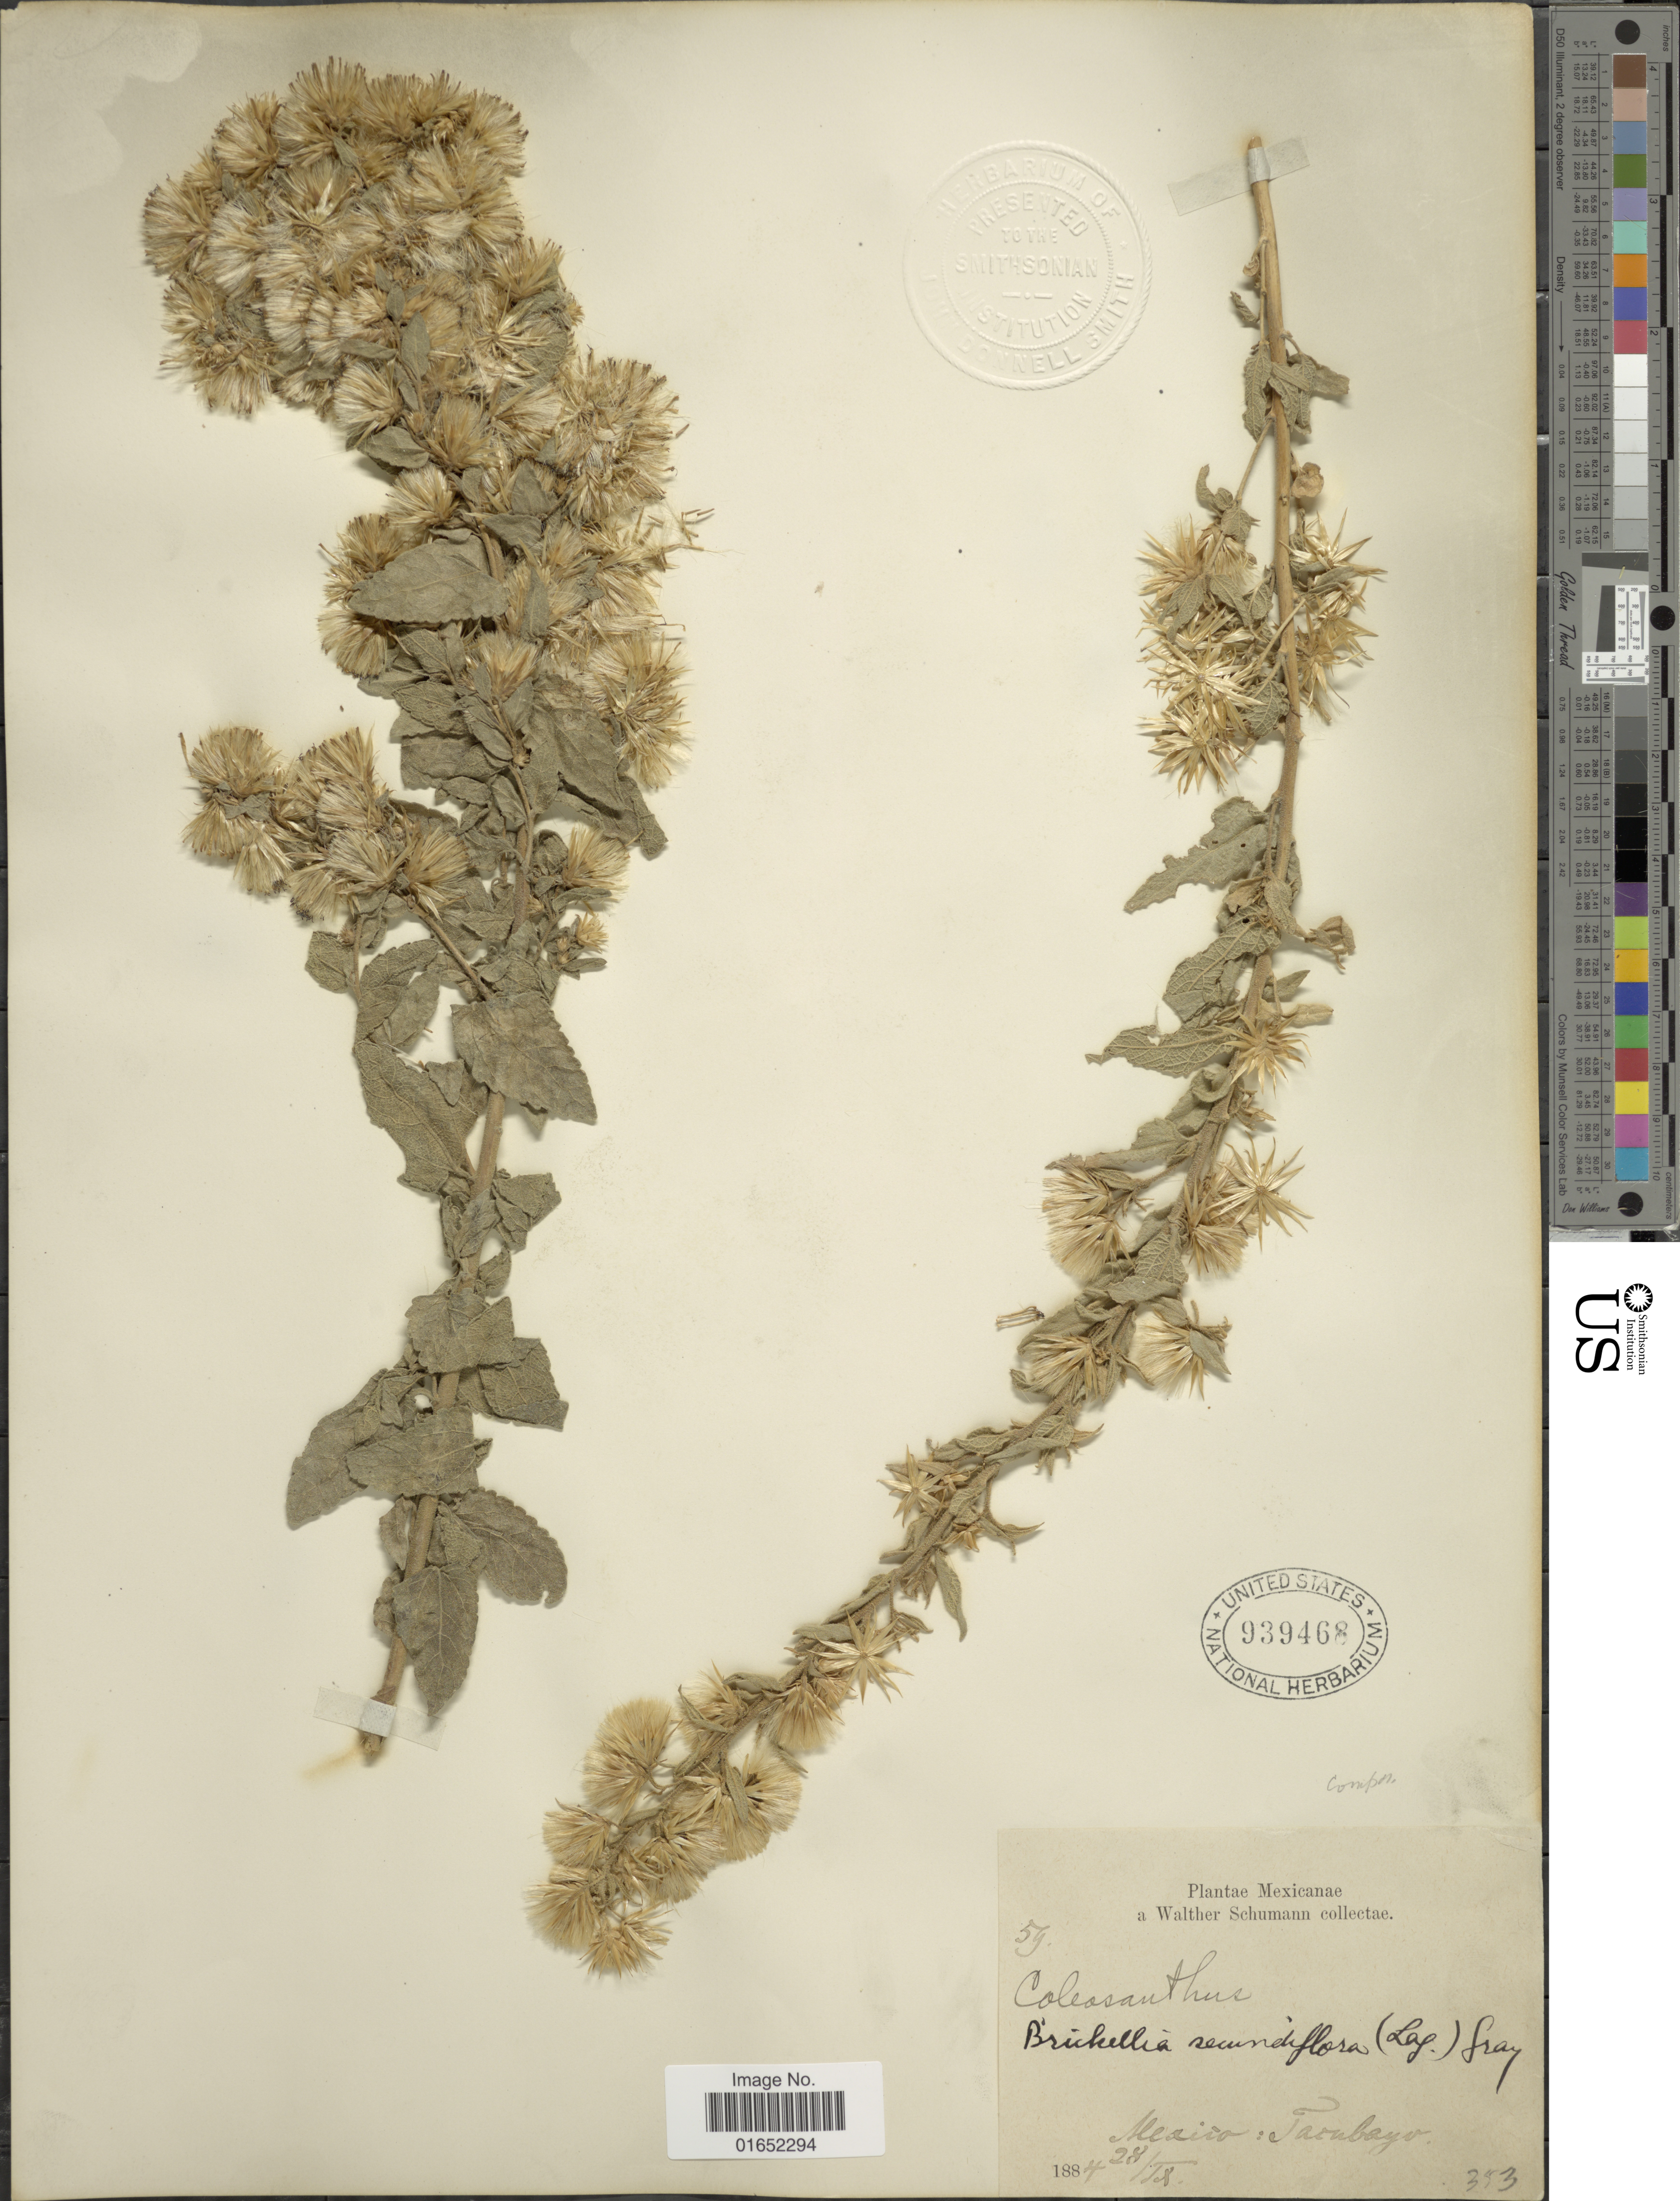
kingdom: Plantae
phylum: Tracheophyta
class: Magnoliopsida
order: Asterales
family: Asteraceae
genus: Brickellia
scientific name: Brickellia secundiflora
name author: (Lag.) A. Gray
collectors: W. Schumann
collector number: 59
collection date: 1884-09-28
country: Mexico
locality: Tacubayo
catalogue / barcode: US 939468